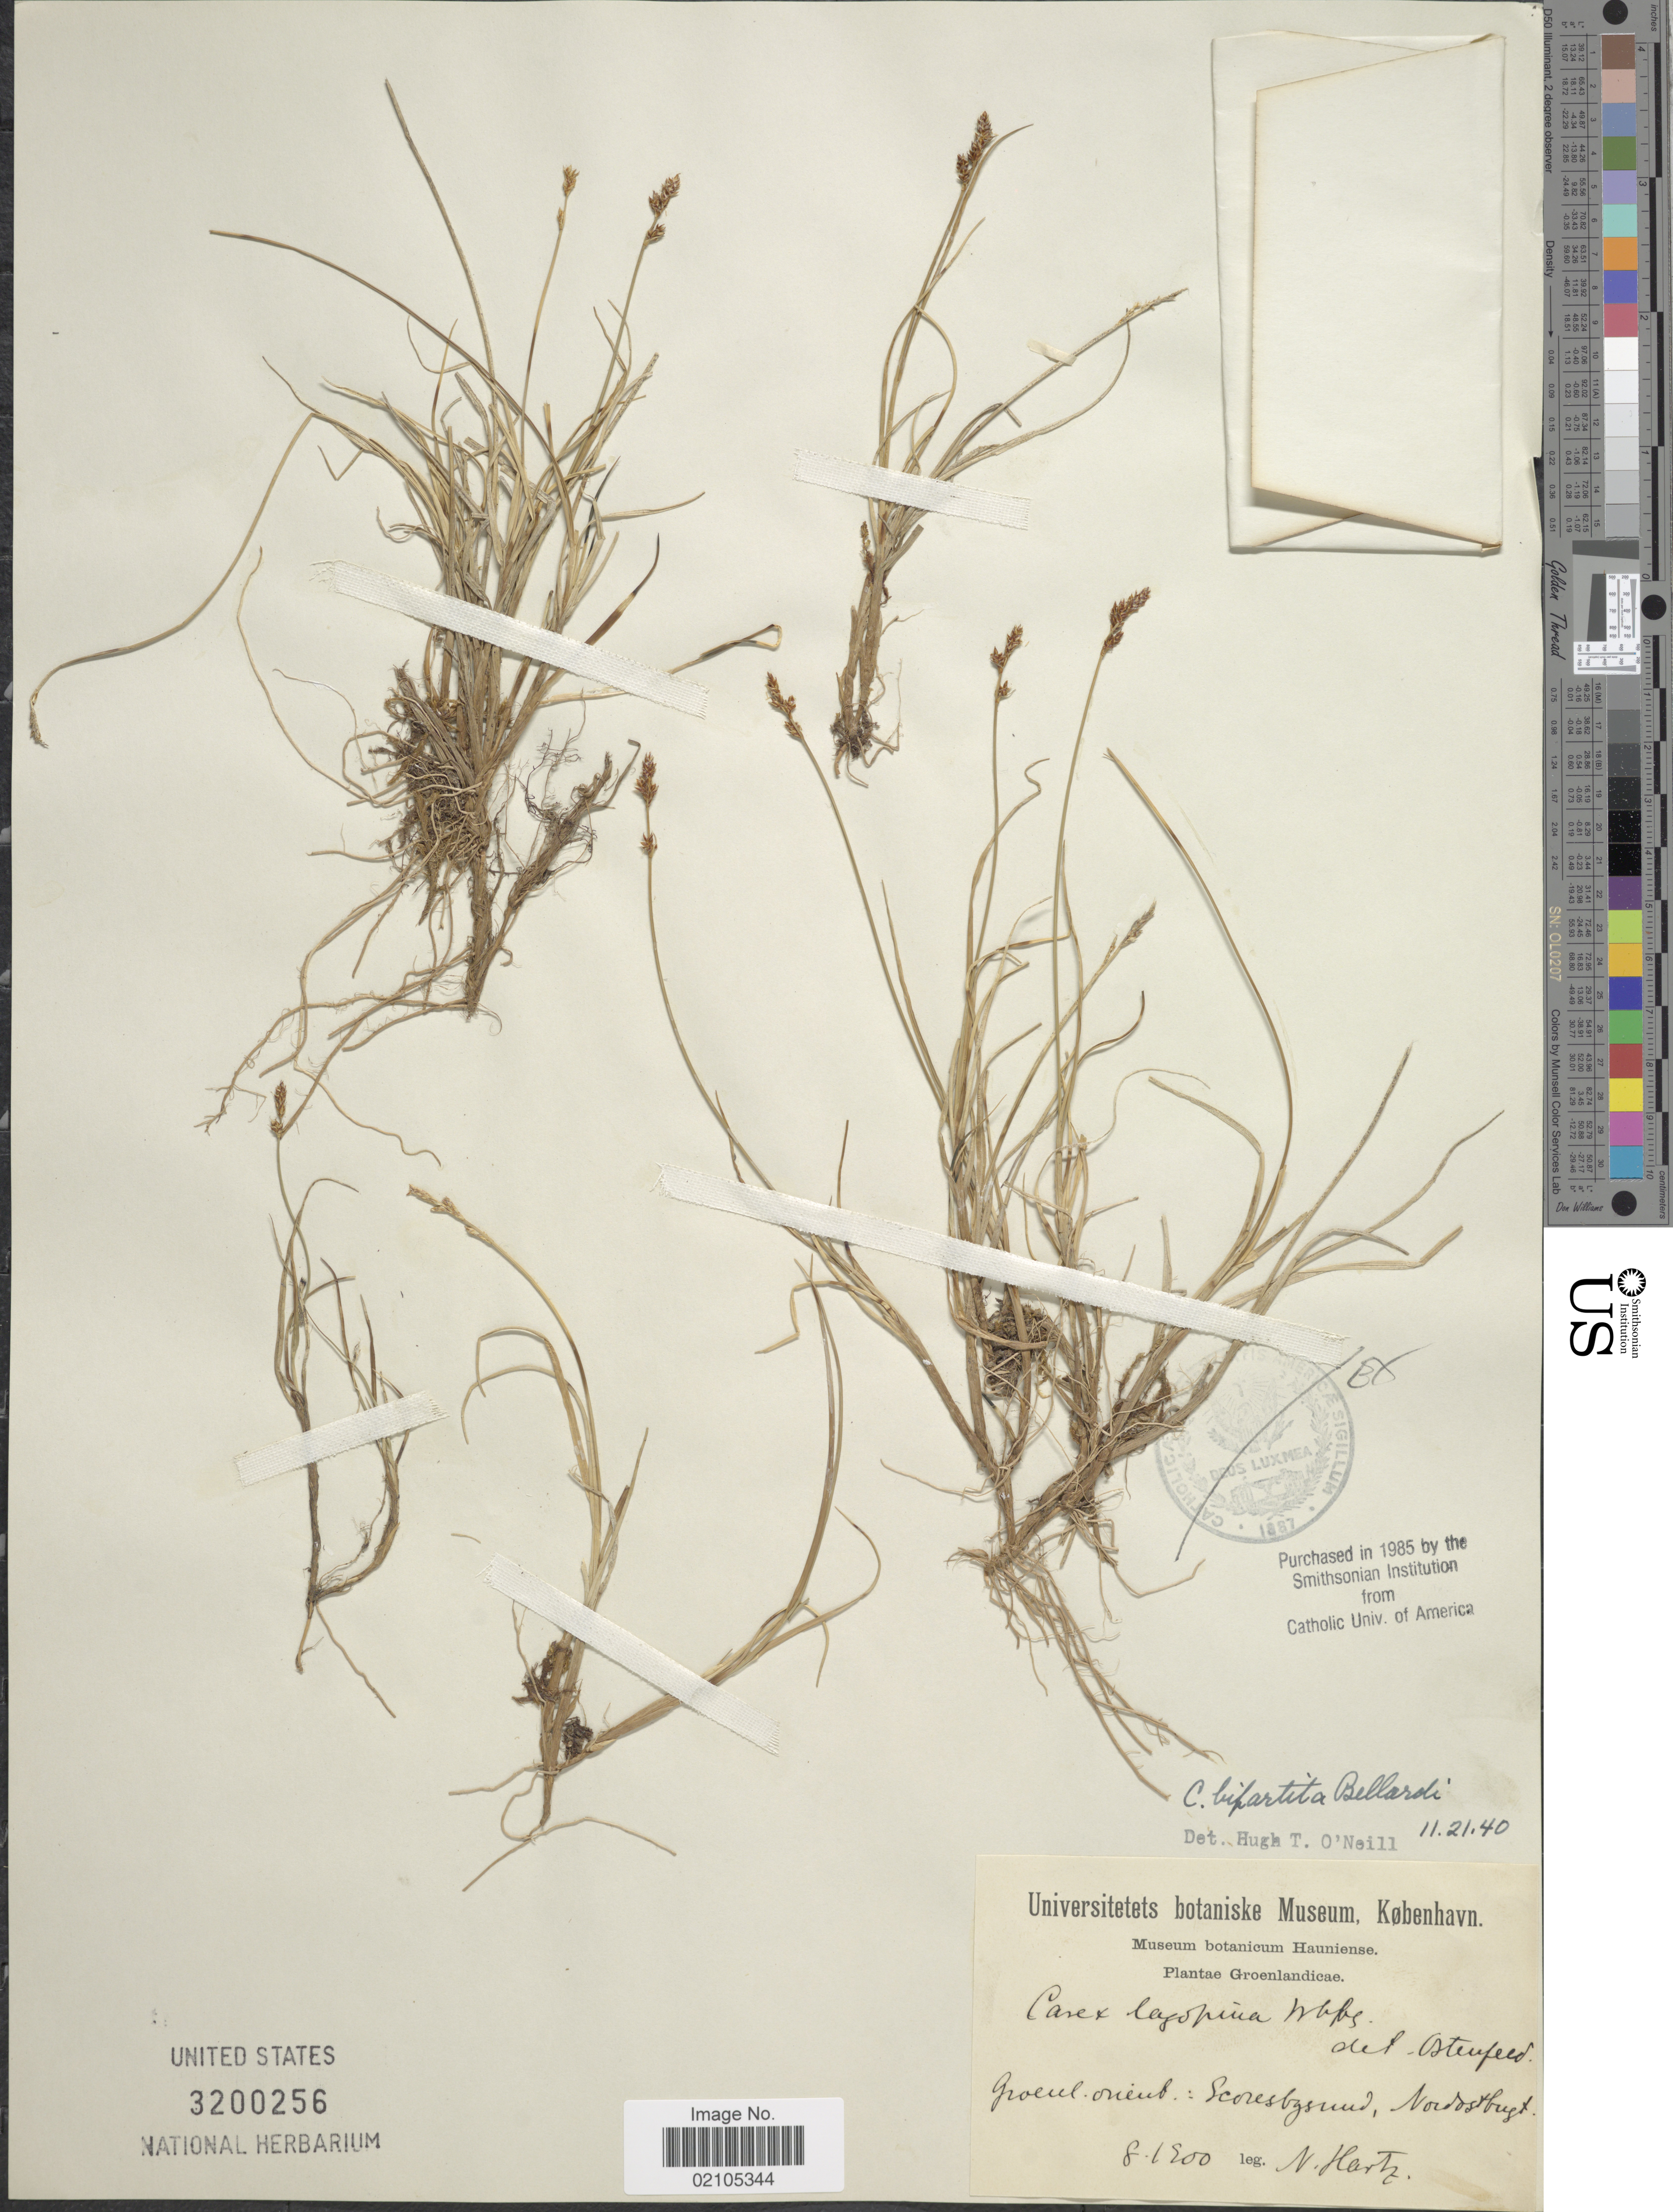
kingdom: Plantae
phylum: Tracheophyta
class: Liliopsida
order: Poales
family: Cyperaceae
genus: Carex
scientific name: Carex lachenalii subsp. lachenalii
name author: Schkuhr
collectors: N. Hartz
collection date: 1900-08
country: Greenland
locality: Groenl. orient: Scoresby Sund, Nordøstbugt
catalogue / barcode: US 3200256